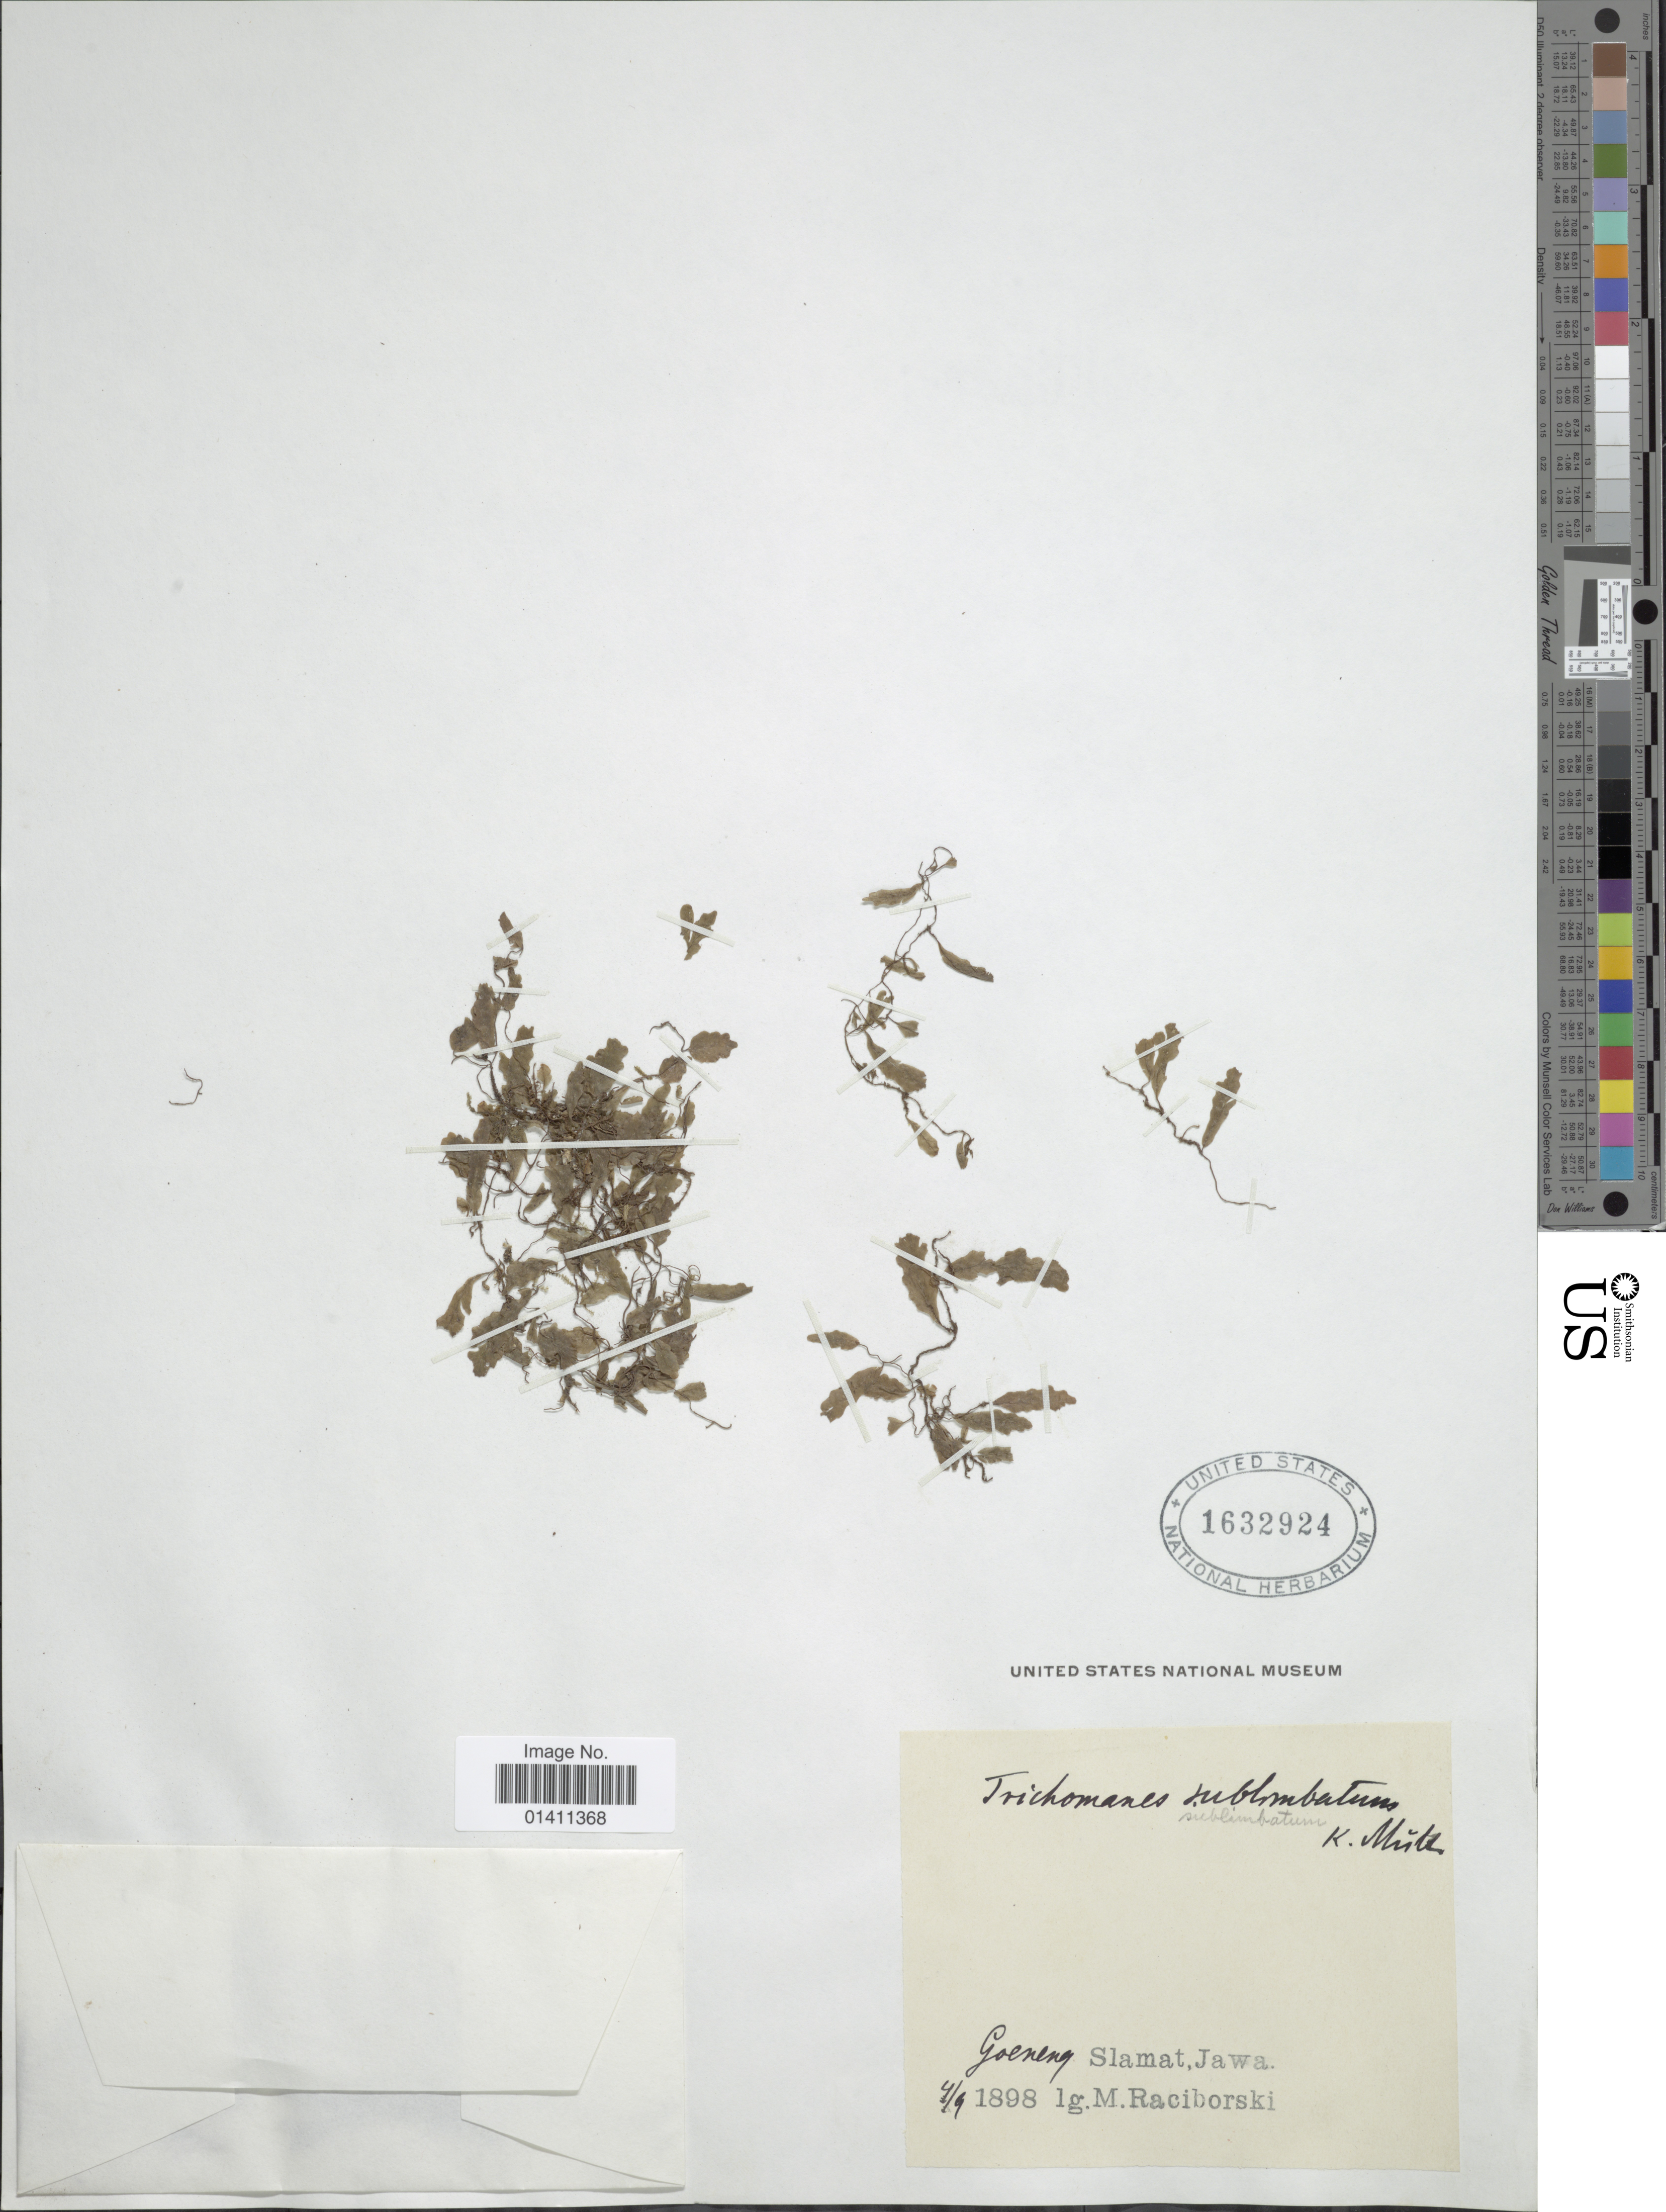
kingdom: Plantae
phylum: Tracheophyta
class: Polypodiopsida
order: Hymenophyllales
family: Hymenophyllaceae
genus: Didymoglossum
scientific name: Didymoglossum sublimbatum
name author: (K. Müller) Ebihara & K. Iwats.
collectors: M. Raciborski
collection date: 1898-09-04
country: Indonesia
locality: Goeneng Slamat, Java.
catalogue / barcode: US 1632924